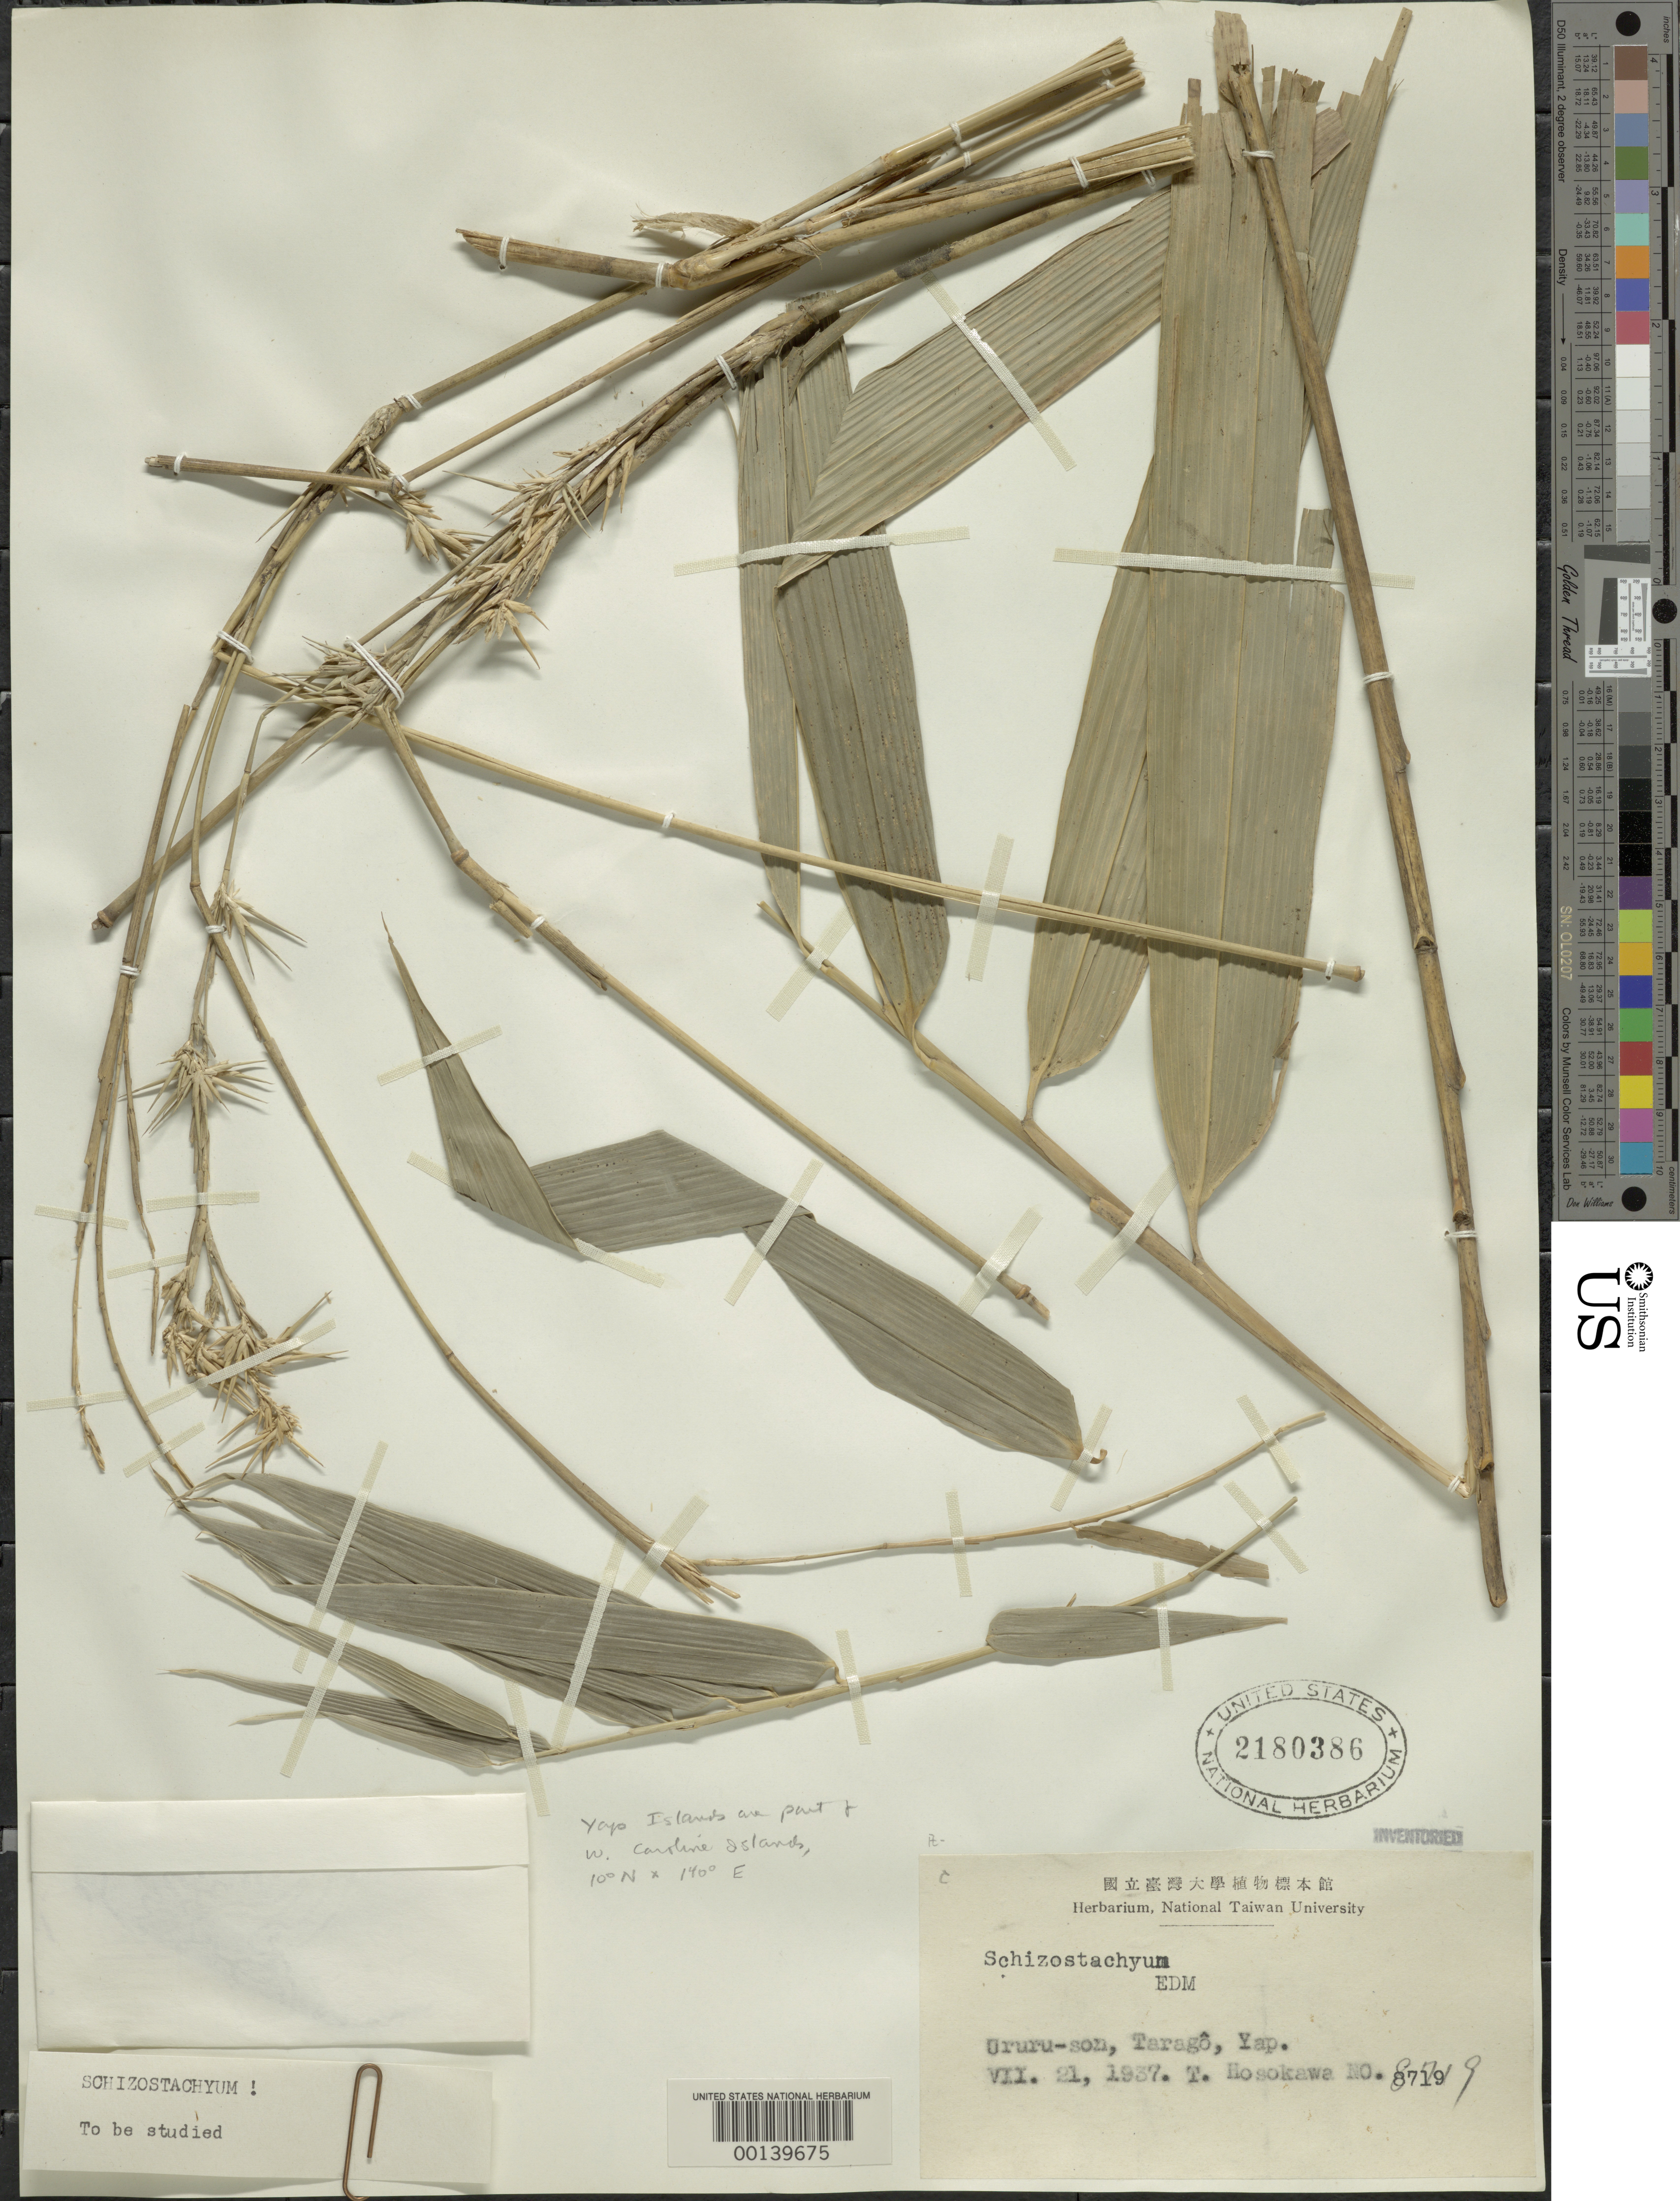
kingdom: Plantae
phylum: Tracheophyta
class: Liliopsida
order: Poales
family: Poaceae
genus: Schizostachyum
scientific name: Schizostachyum glaucifolium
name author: (Rupr.) Munro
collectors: T. Hosokawa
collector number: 8719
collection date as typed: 21 Dec 1937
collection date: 1937-12-21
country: Micronesia, Federated States of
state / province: Yap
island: Yap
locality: Tarago, Ururu-son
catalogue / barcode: US 2180386